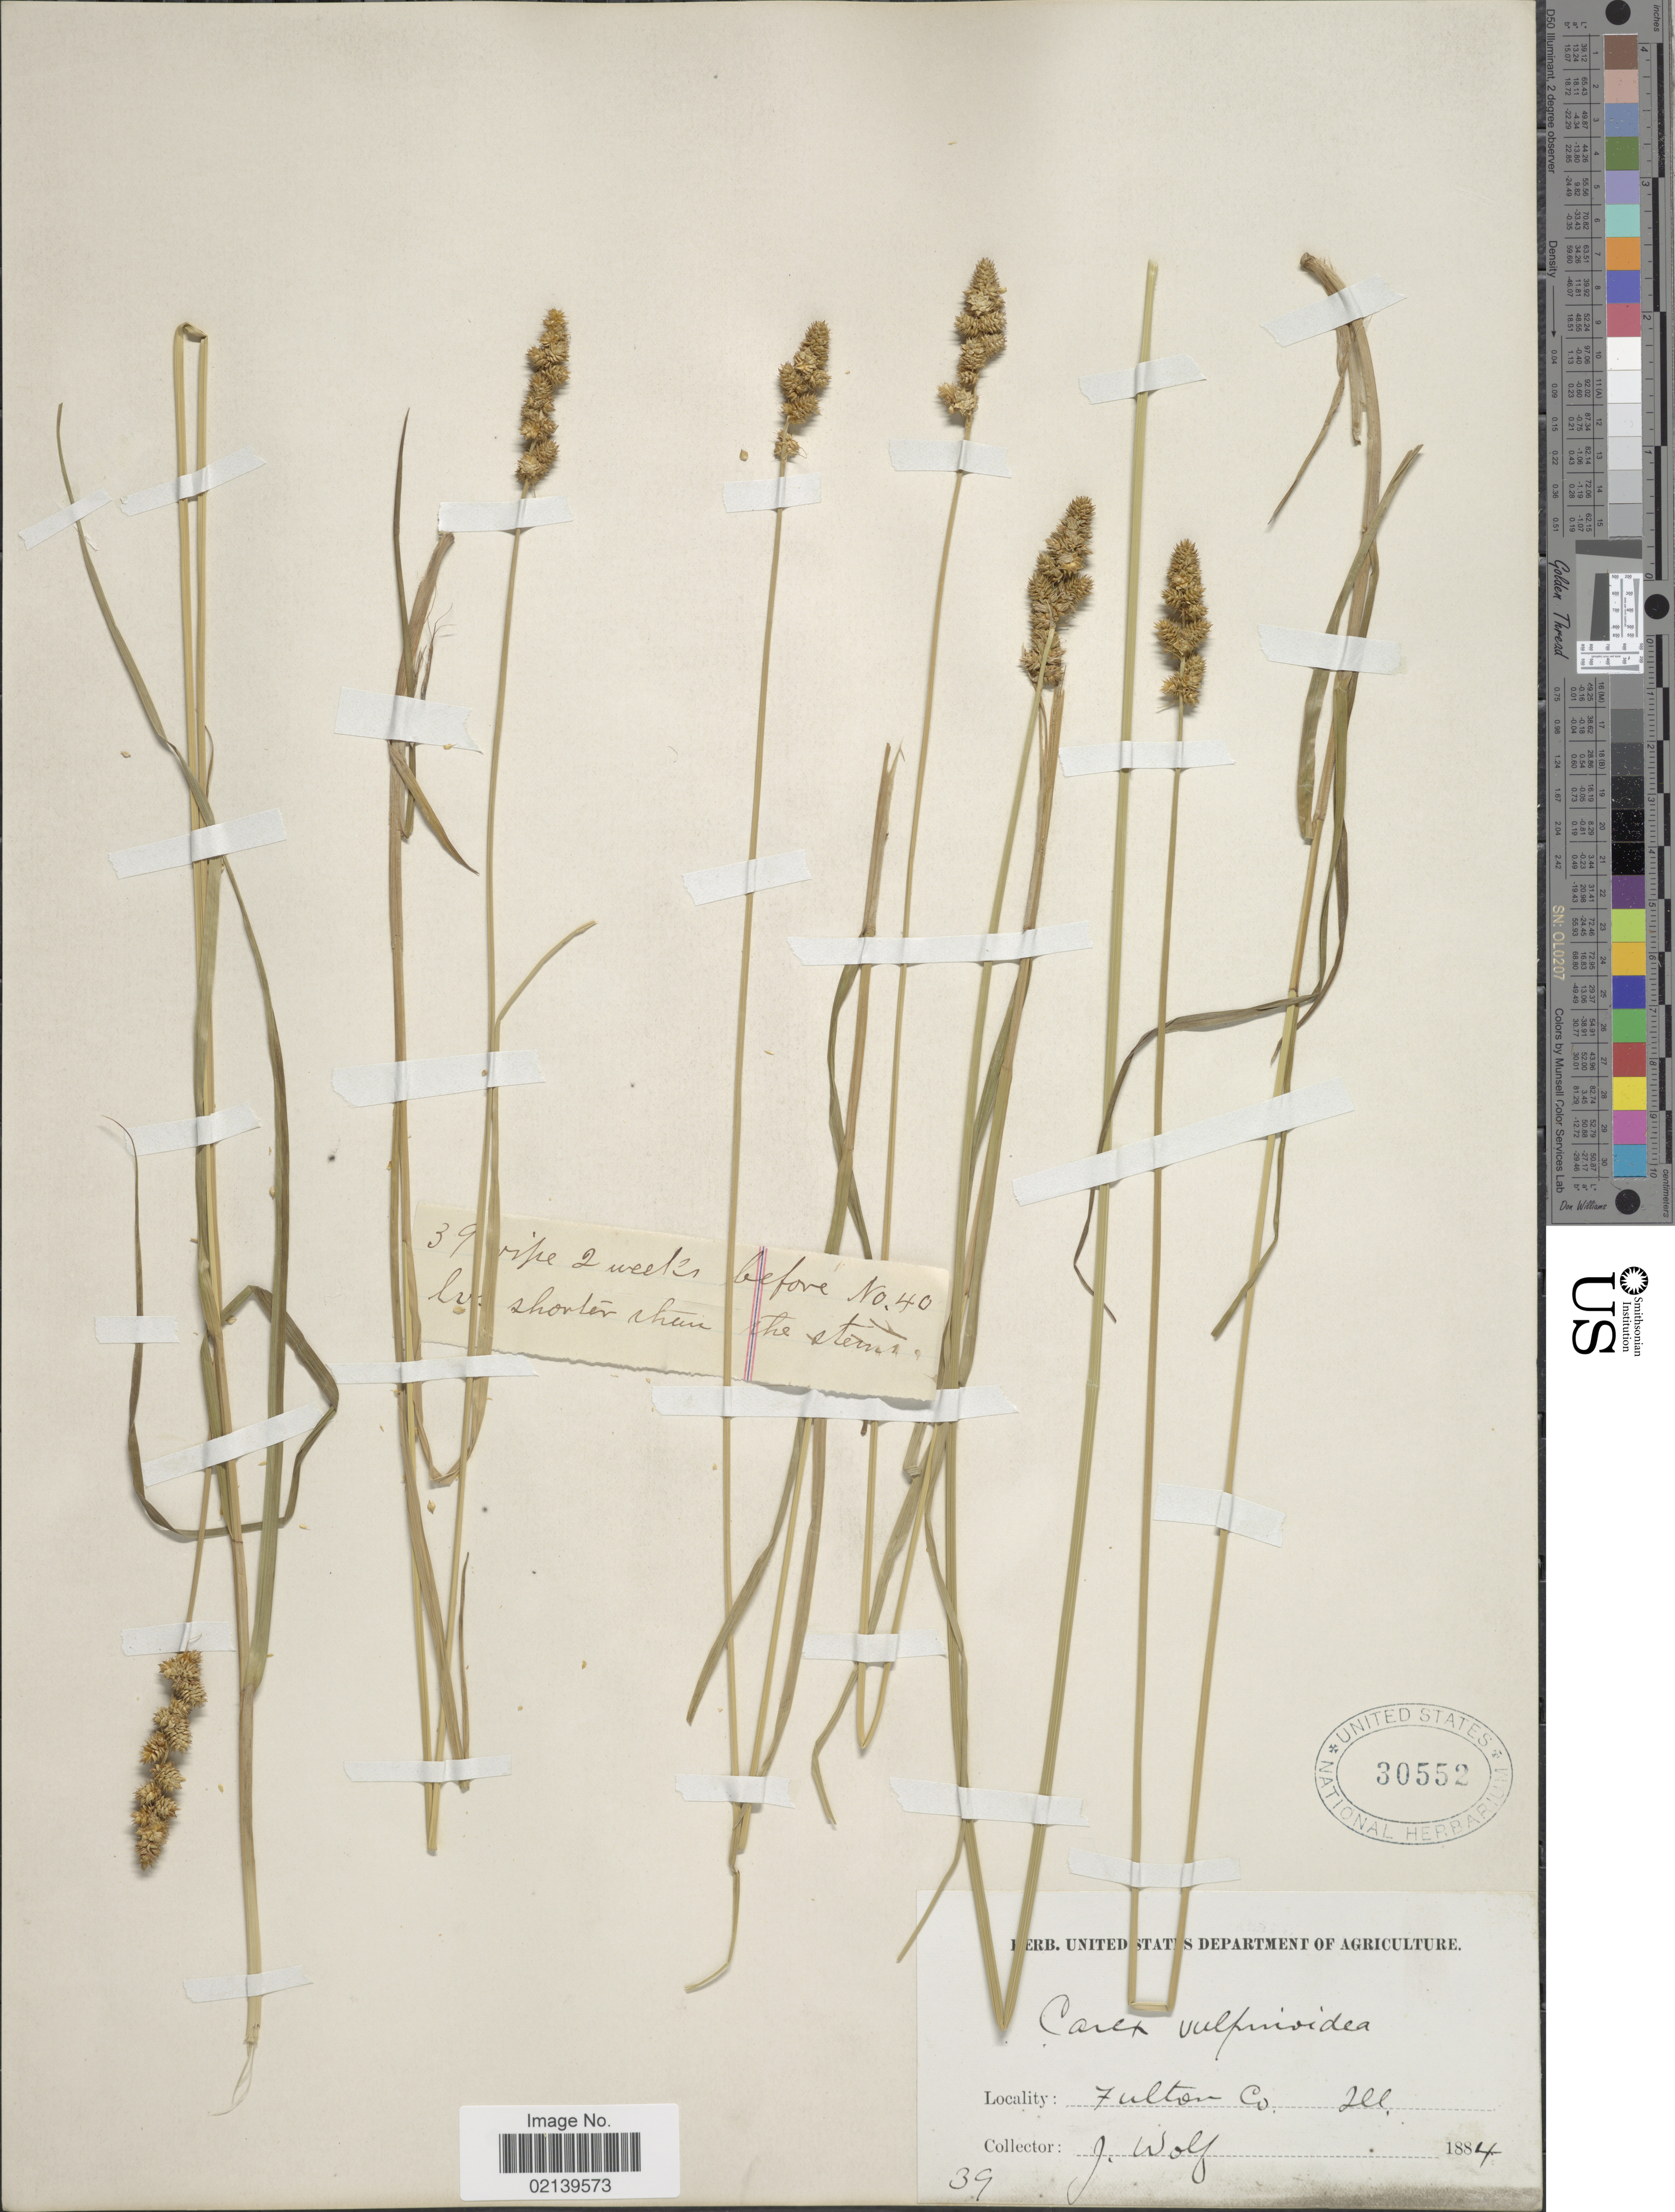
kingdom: Plantae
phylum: Tracheophyta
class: Liliopsida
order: Poales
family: Cyperaceae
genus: Carex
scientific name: Carex vulpinoidea Michx.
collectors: J. Wolf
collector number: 39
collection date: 1884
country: United States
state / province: Illinois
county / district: Fulton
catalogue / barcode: US 30552